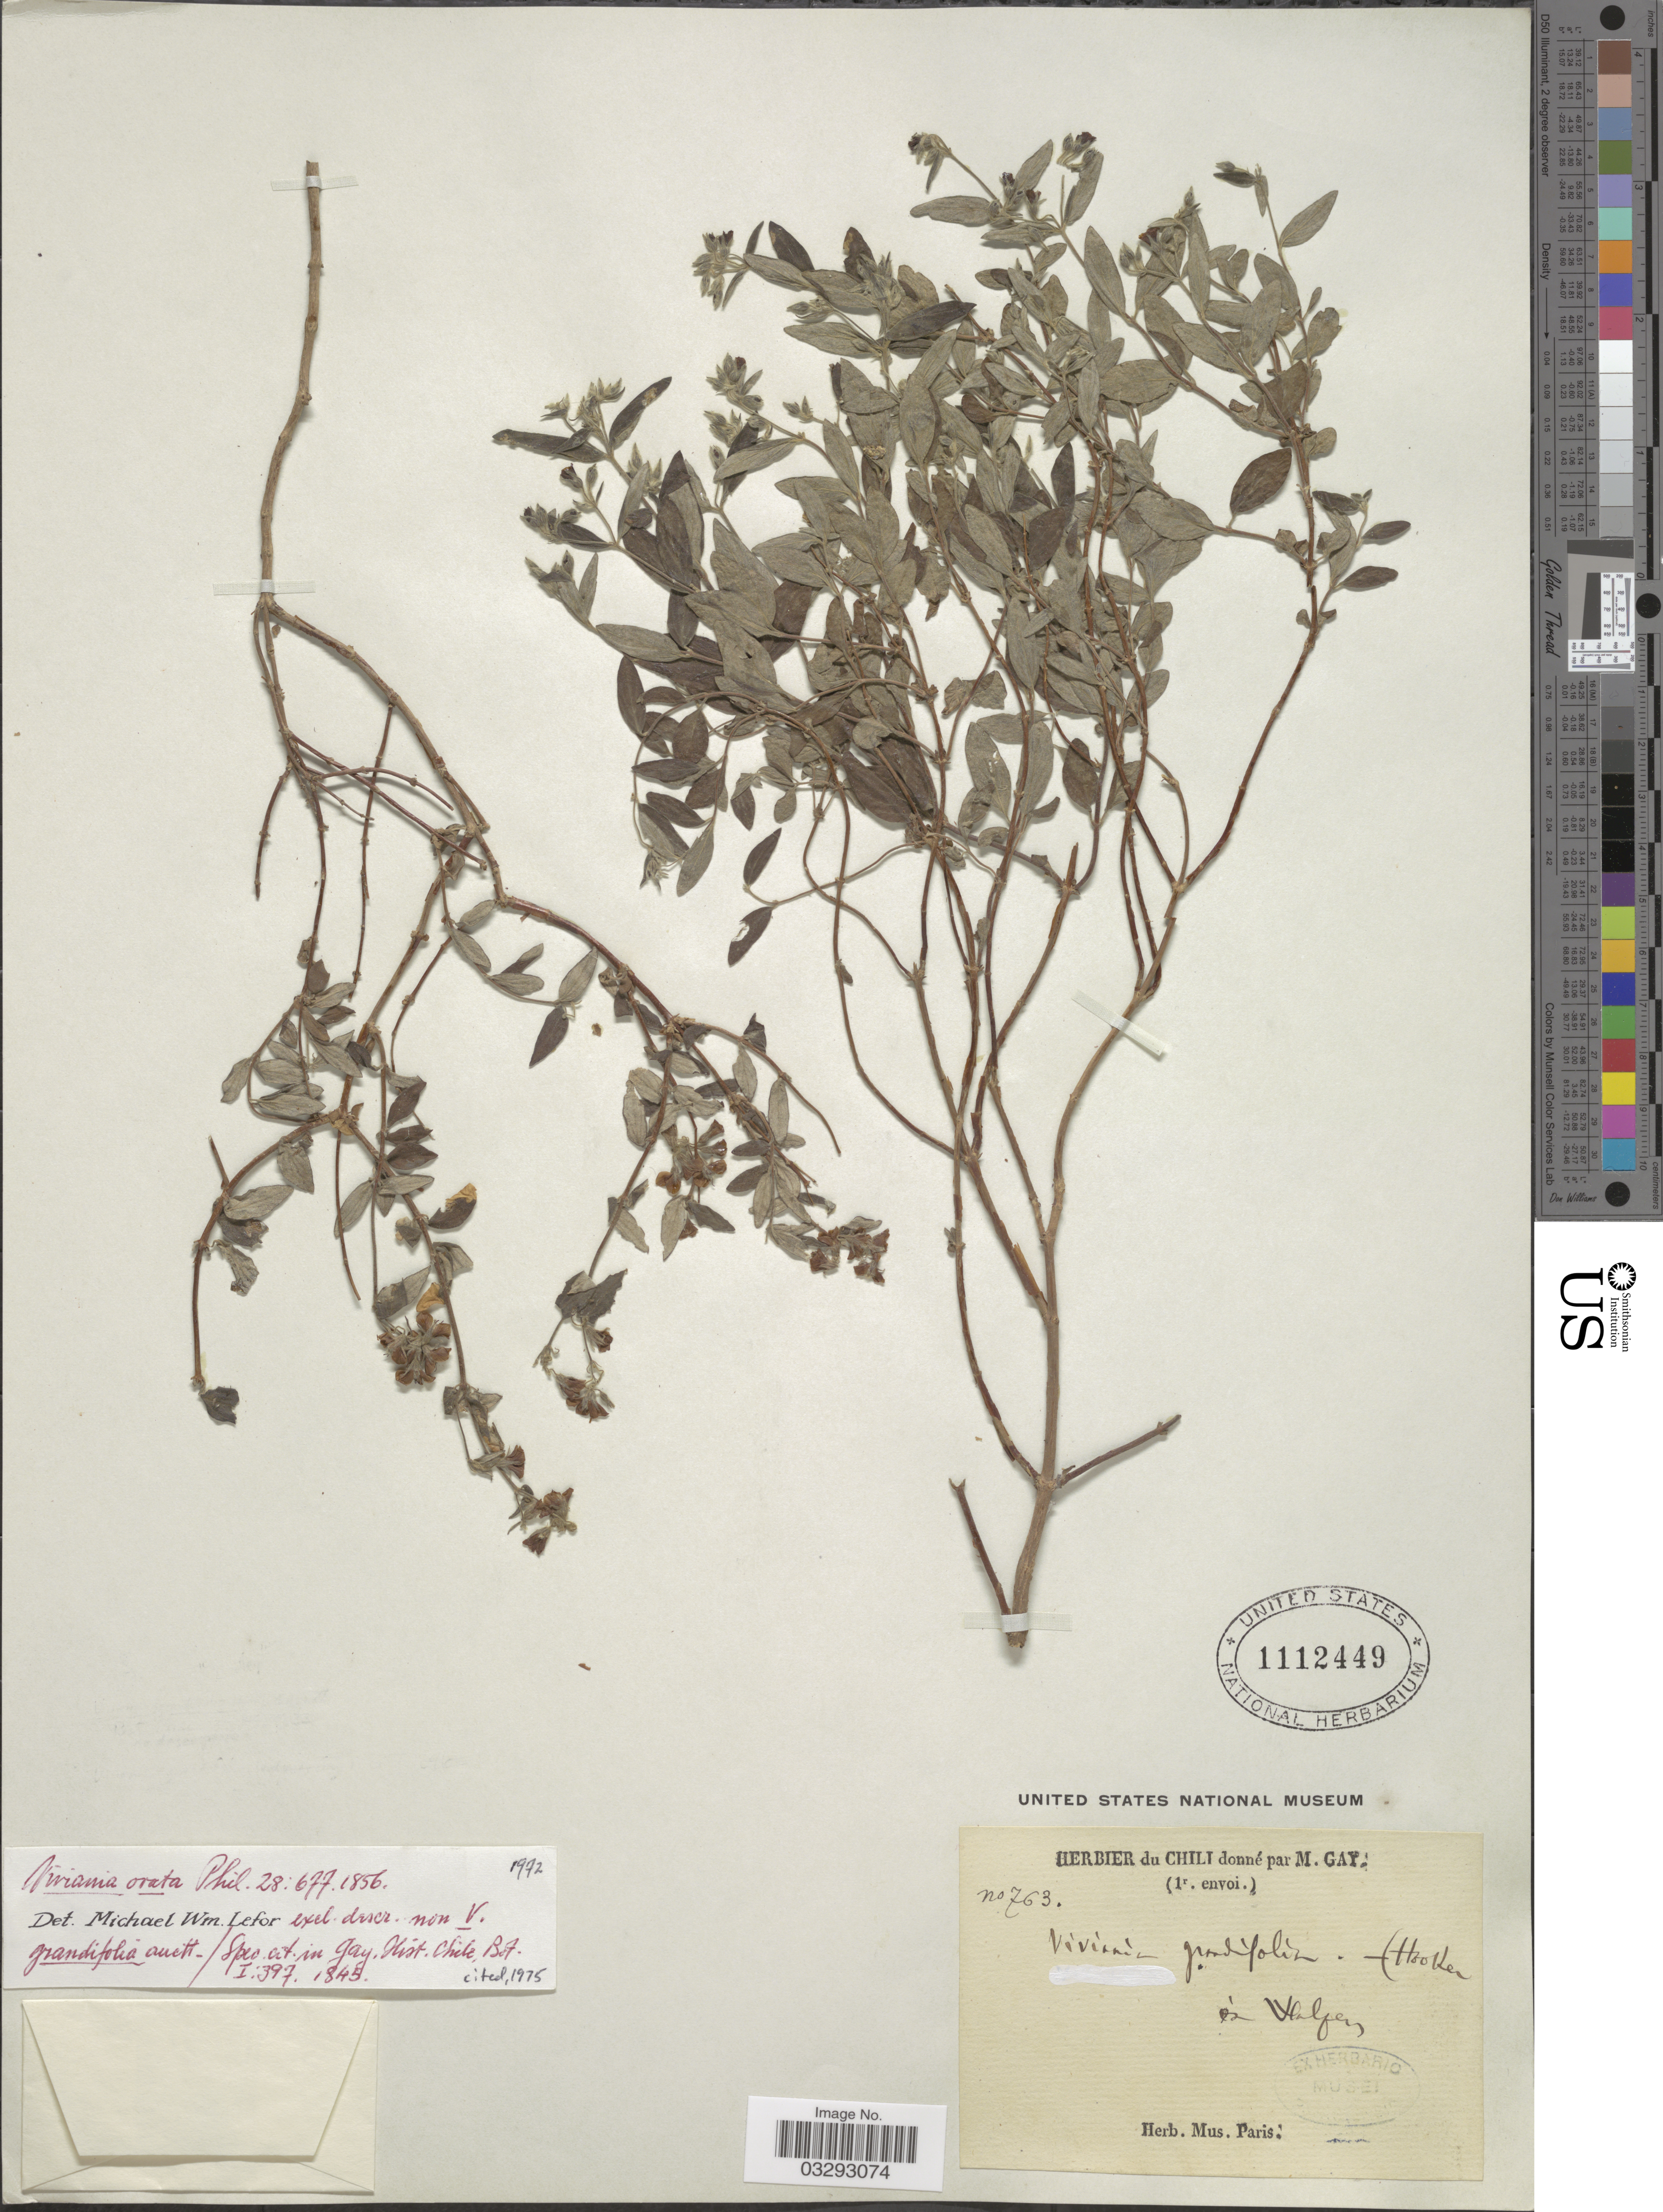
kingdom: Plantae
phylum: Tracheophyta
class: Magnoliopsida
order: Geraniales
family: Vivianiaceae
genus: Viviania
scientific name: Viviania ovata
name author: Phil.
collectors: M. Gay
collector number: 763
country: Chile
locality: Halzen [interpreted].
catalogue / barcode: US 1112449